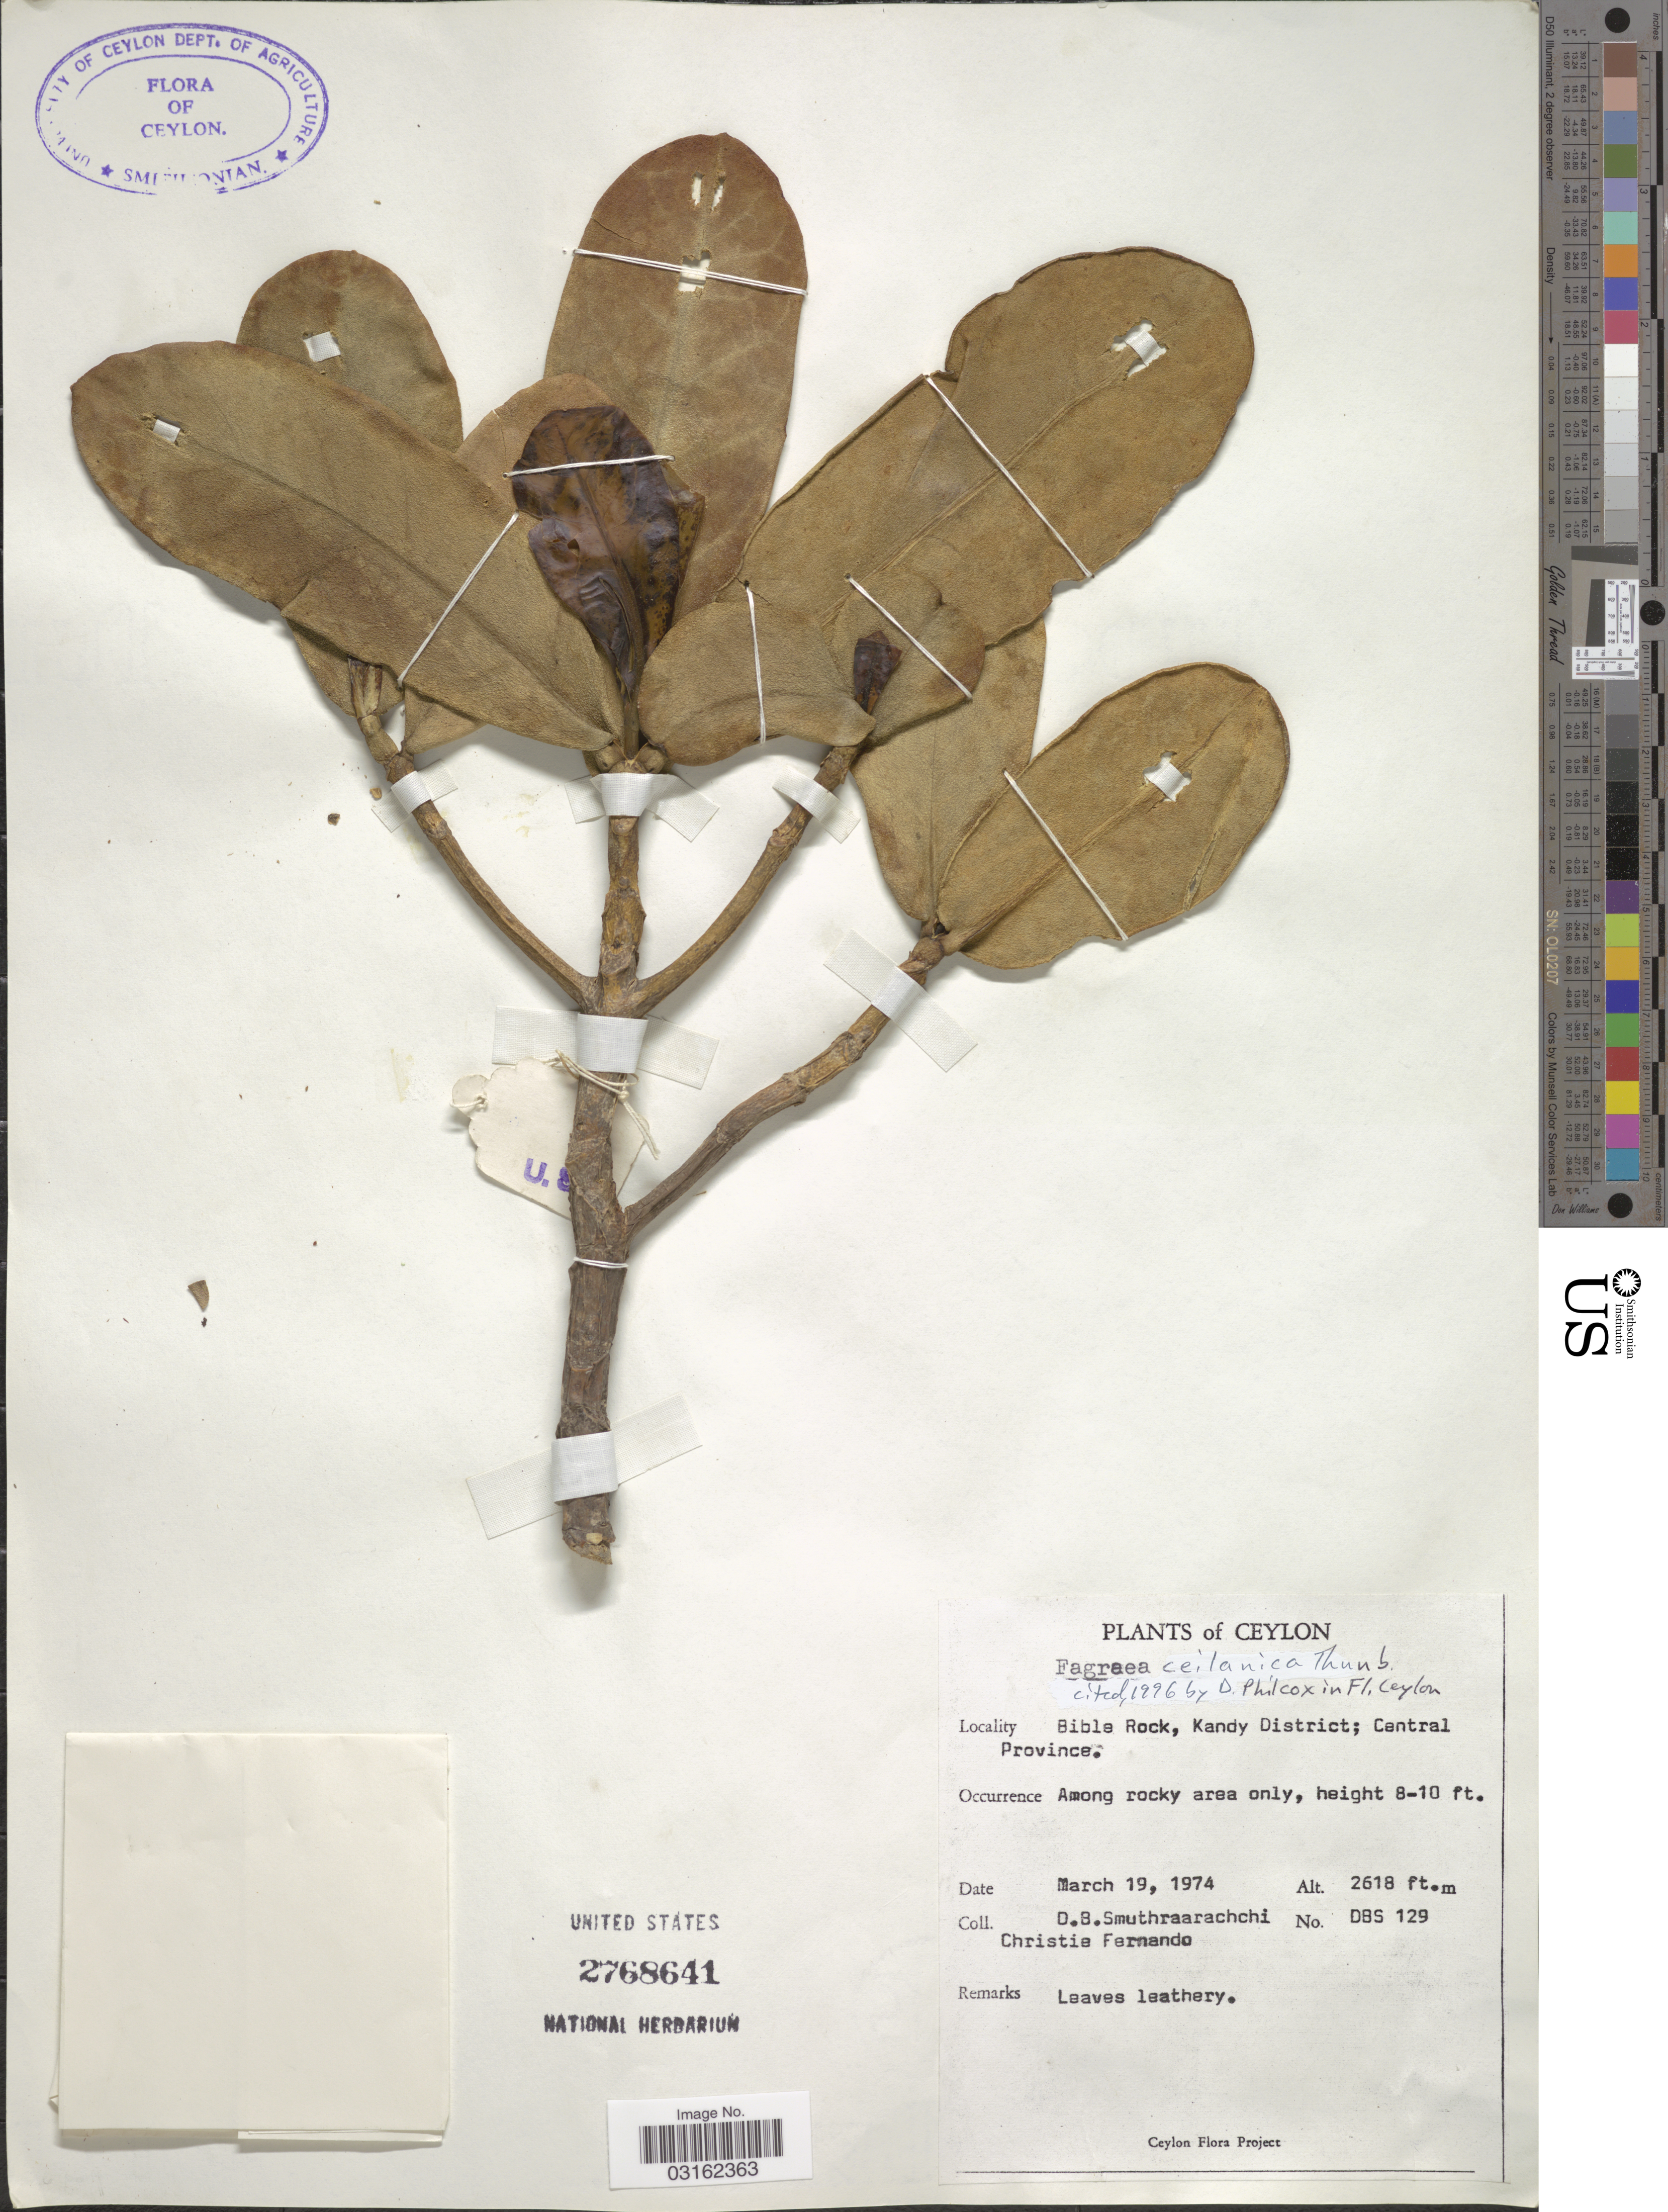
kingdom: Plantae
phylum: Tracheophyta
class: Magnoliopsida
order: Gentianales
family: Gentianaceae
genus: Fagraea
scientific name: Fagraea ceilanica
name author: Thunb.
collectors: D. Smuthraarachchi & C. Fernando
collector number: DBS129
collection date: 1974-03-19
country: Sri Lanka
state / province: Central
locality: Ceylon, Bible Rock, Kandy District.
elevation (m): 798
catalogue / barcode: US 2768641